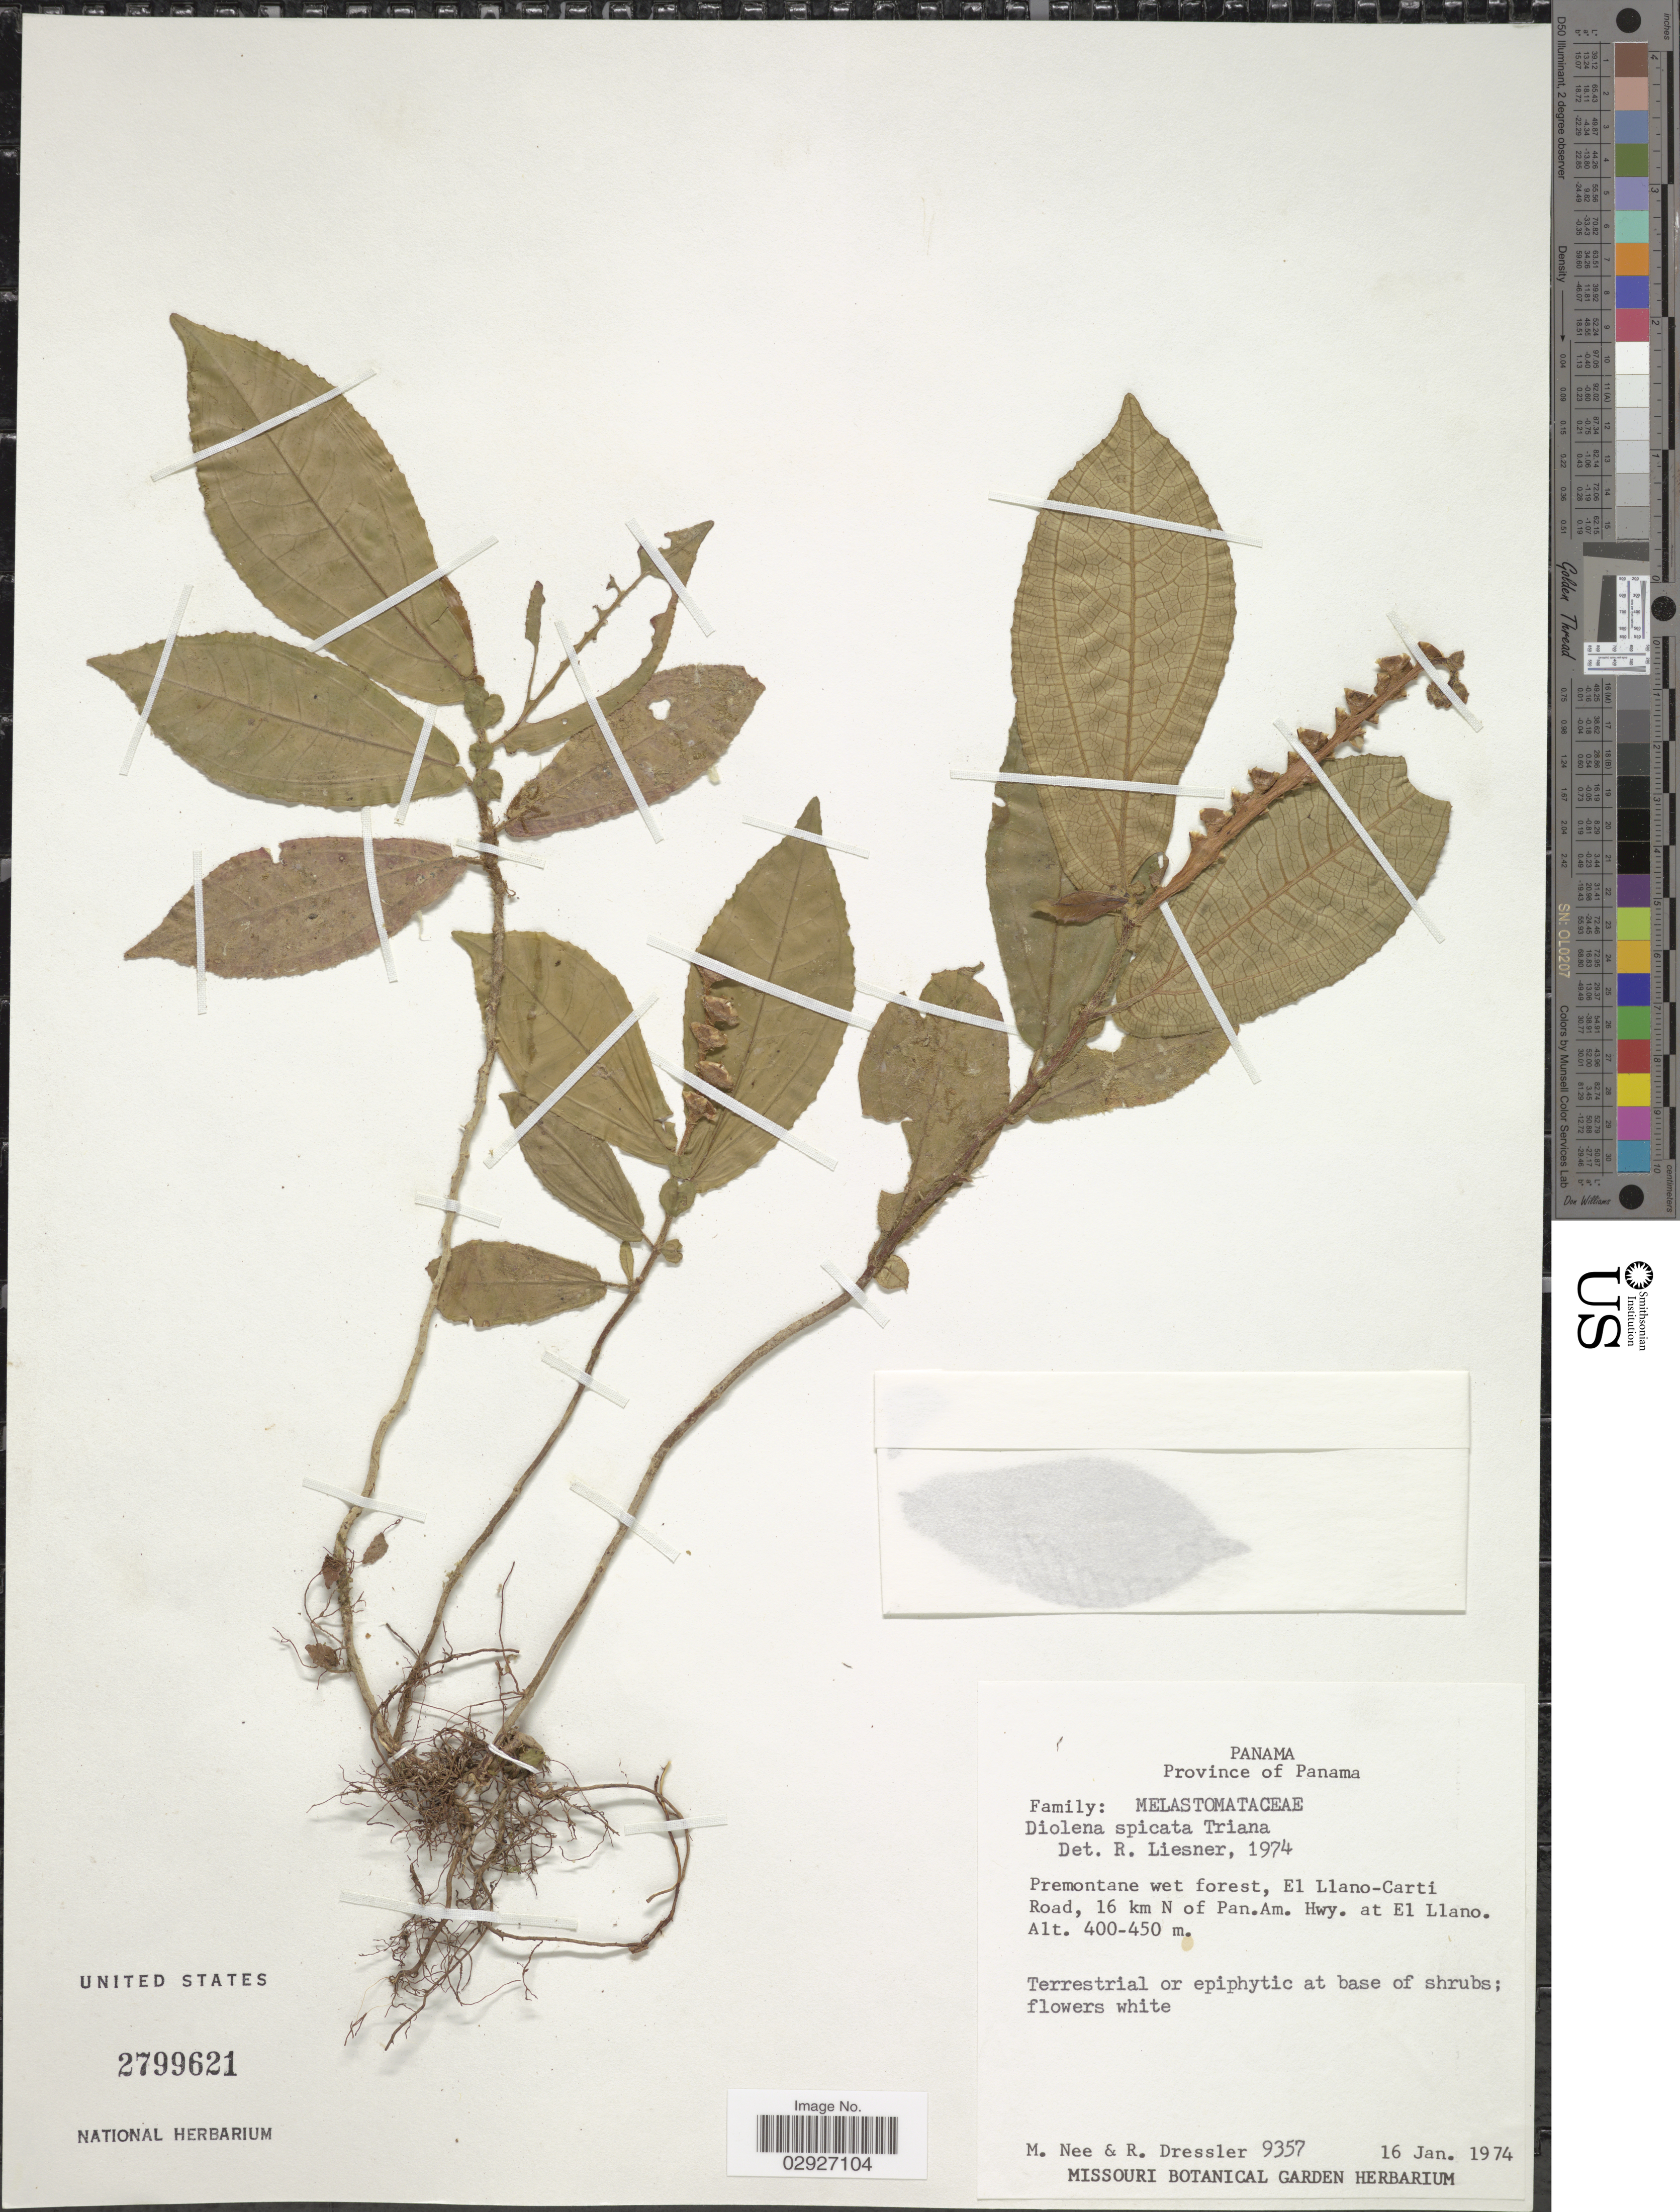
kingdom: Plantae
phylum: Tracheophyta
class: Magnoliopsida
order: Myrtales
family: Melastomataceae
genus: Triolena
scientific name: Triolena spicata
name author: (Triana) L.O. Williams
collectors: M. Nee & R. Dressler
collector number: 9357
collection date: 1974-01-16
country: Panama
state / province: Panamá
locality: Premontane wet forest, El Llano-Carti Road, 16 km N of Pan. Am. Hwy. at El Llano.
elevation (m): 400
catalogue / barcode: US 2799621